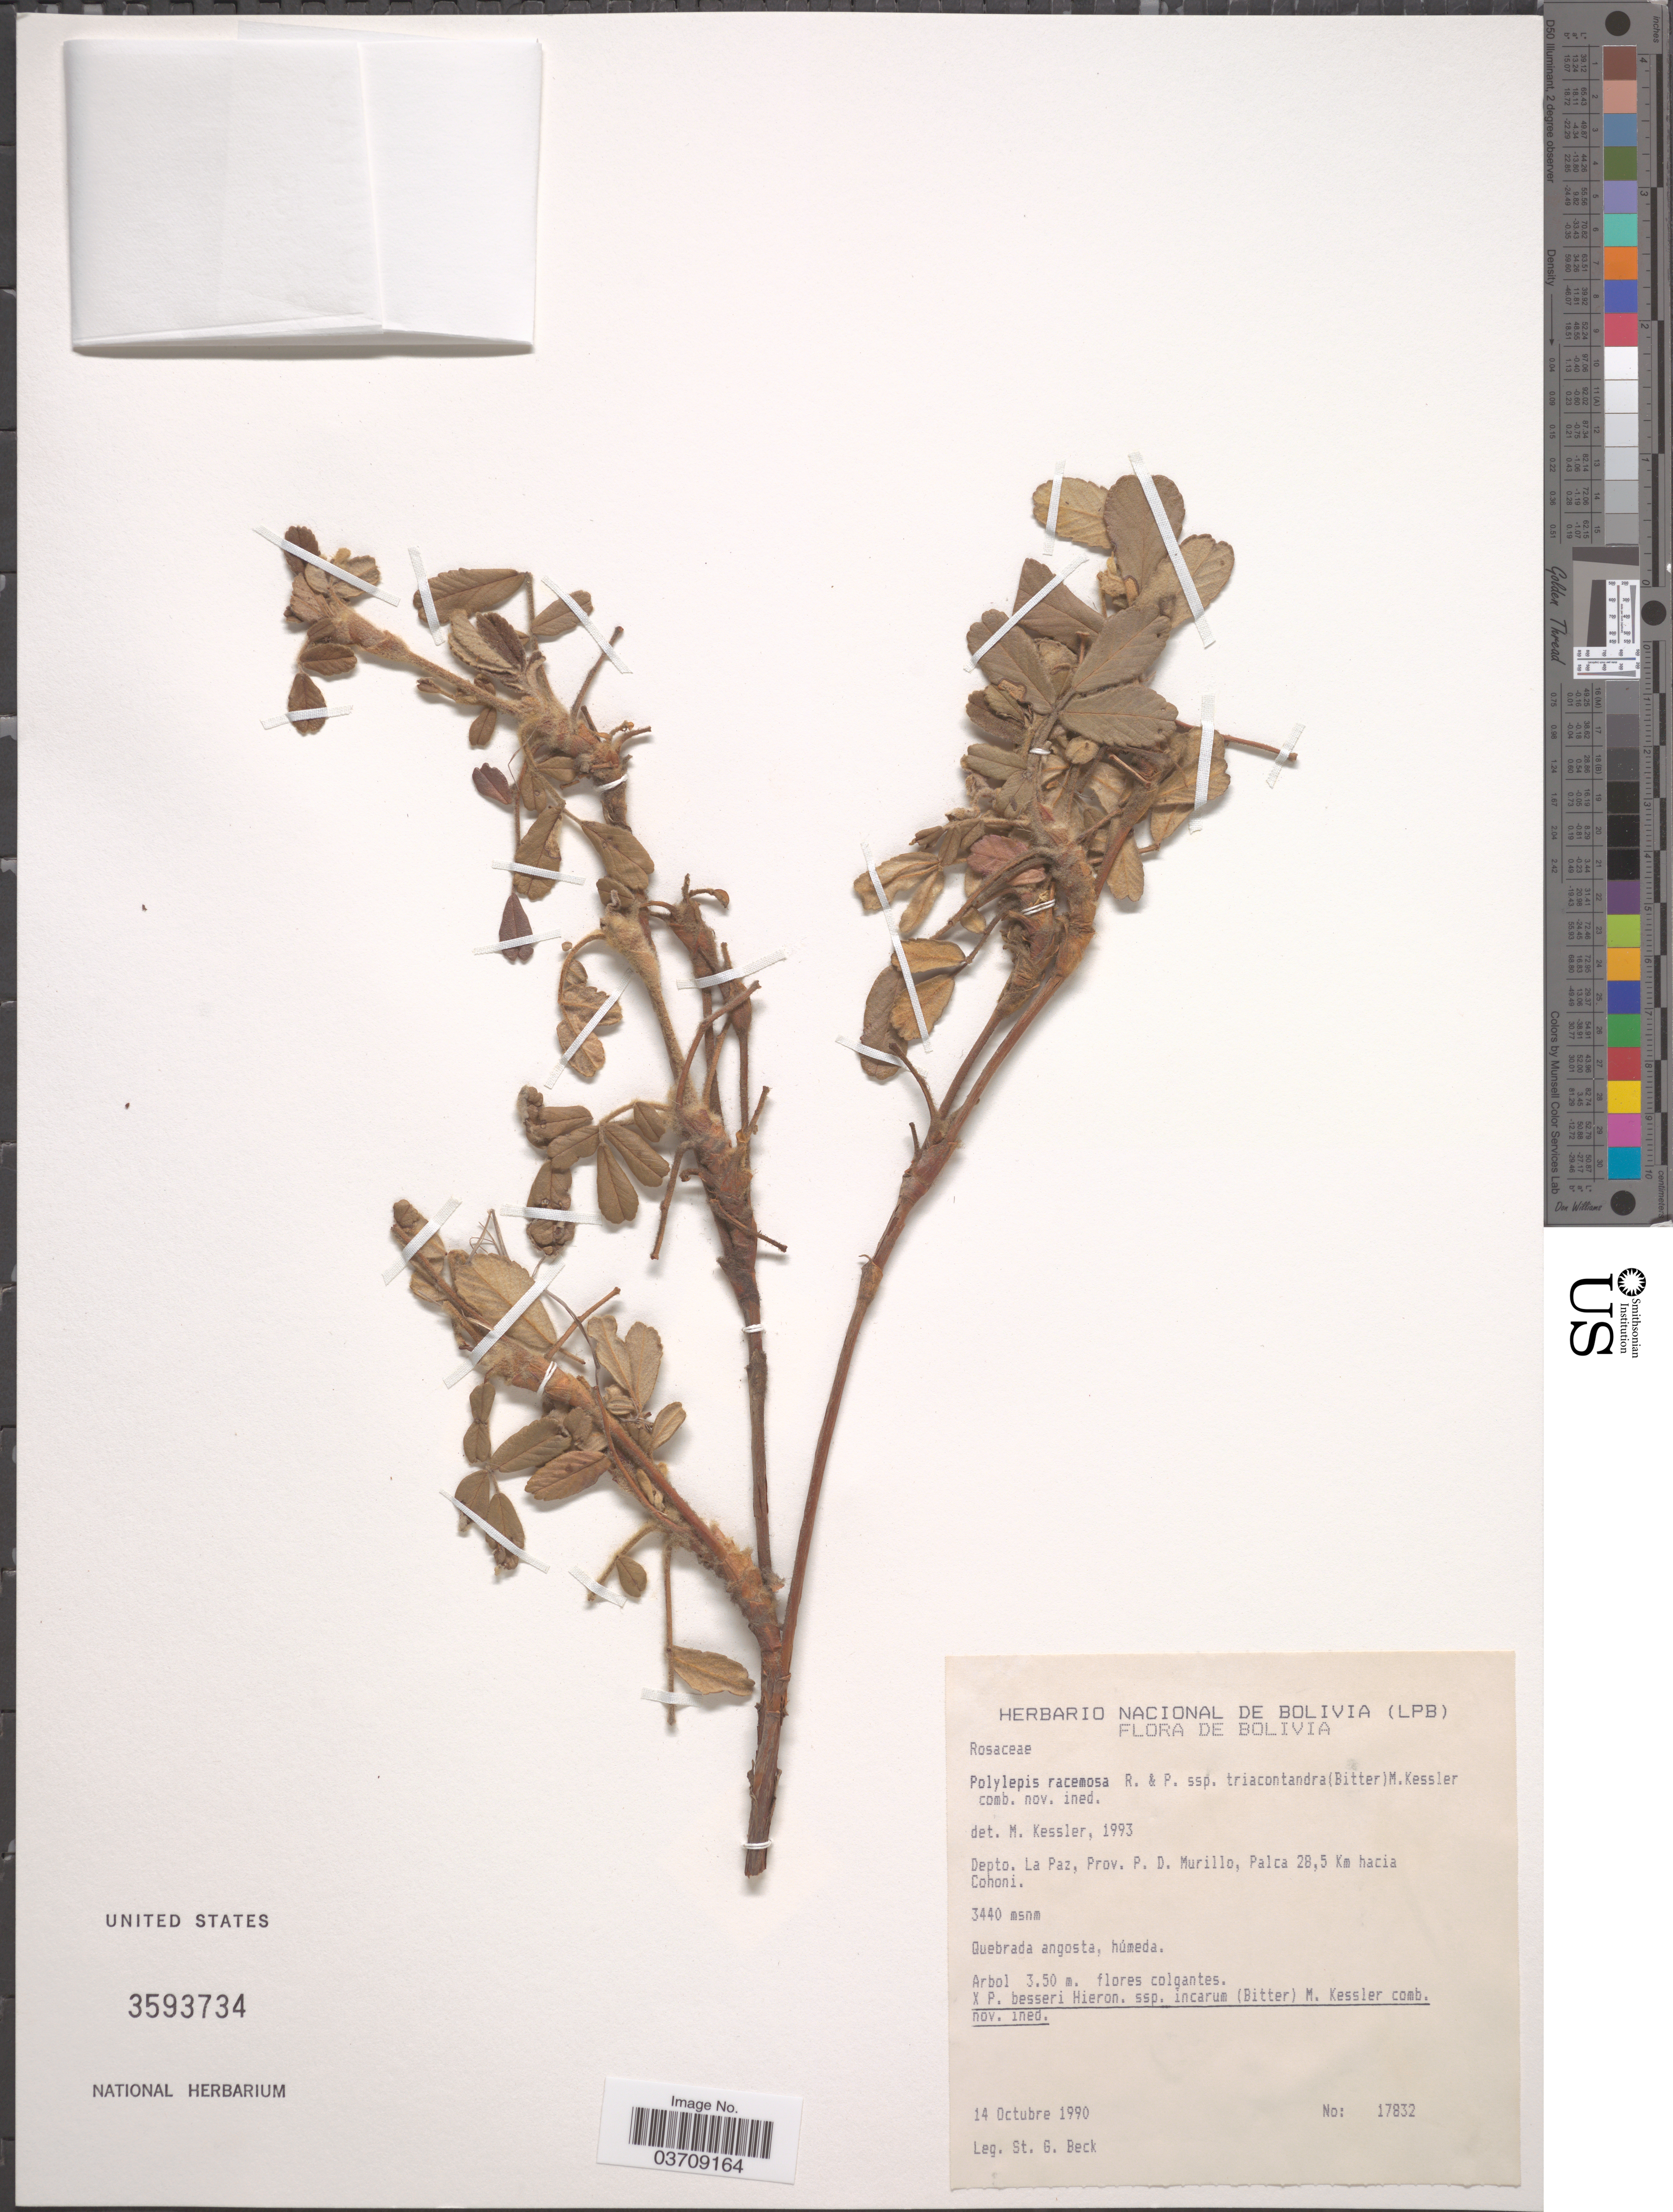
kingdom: Plantae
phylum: Tracheophyta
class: Magnoliopsida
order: Rosales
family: Rosaceae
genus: Polylepis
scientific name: Polylepis racemosa subsp. triacontandra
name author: (Bitter) M. Kessler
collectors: S. G. Beck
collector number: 17832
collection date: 1990-10-14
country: Bolivia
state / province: La Paz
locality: Depto. La Paz, Prov. P. D. Murillo, Palca 28,5 Km hacia Cohoni.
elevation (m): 3440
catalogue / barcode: US 3593734